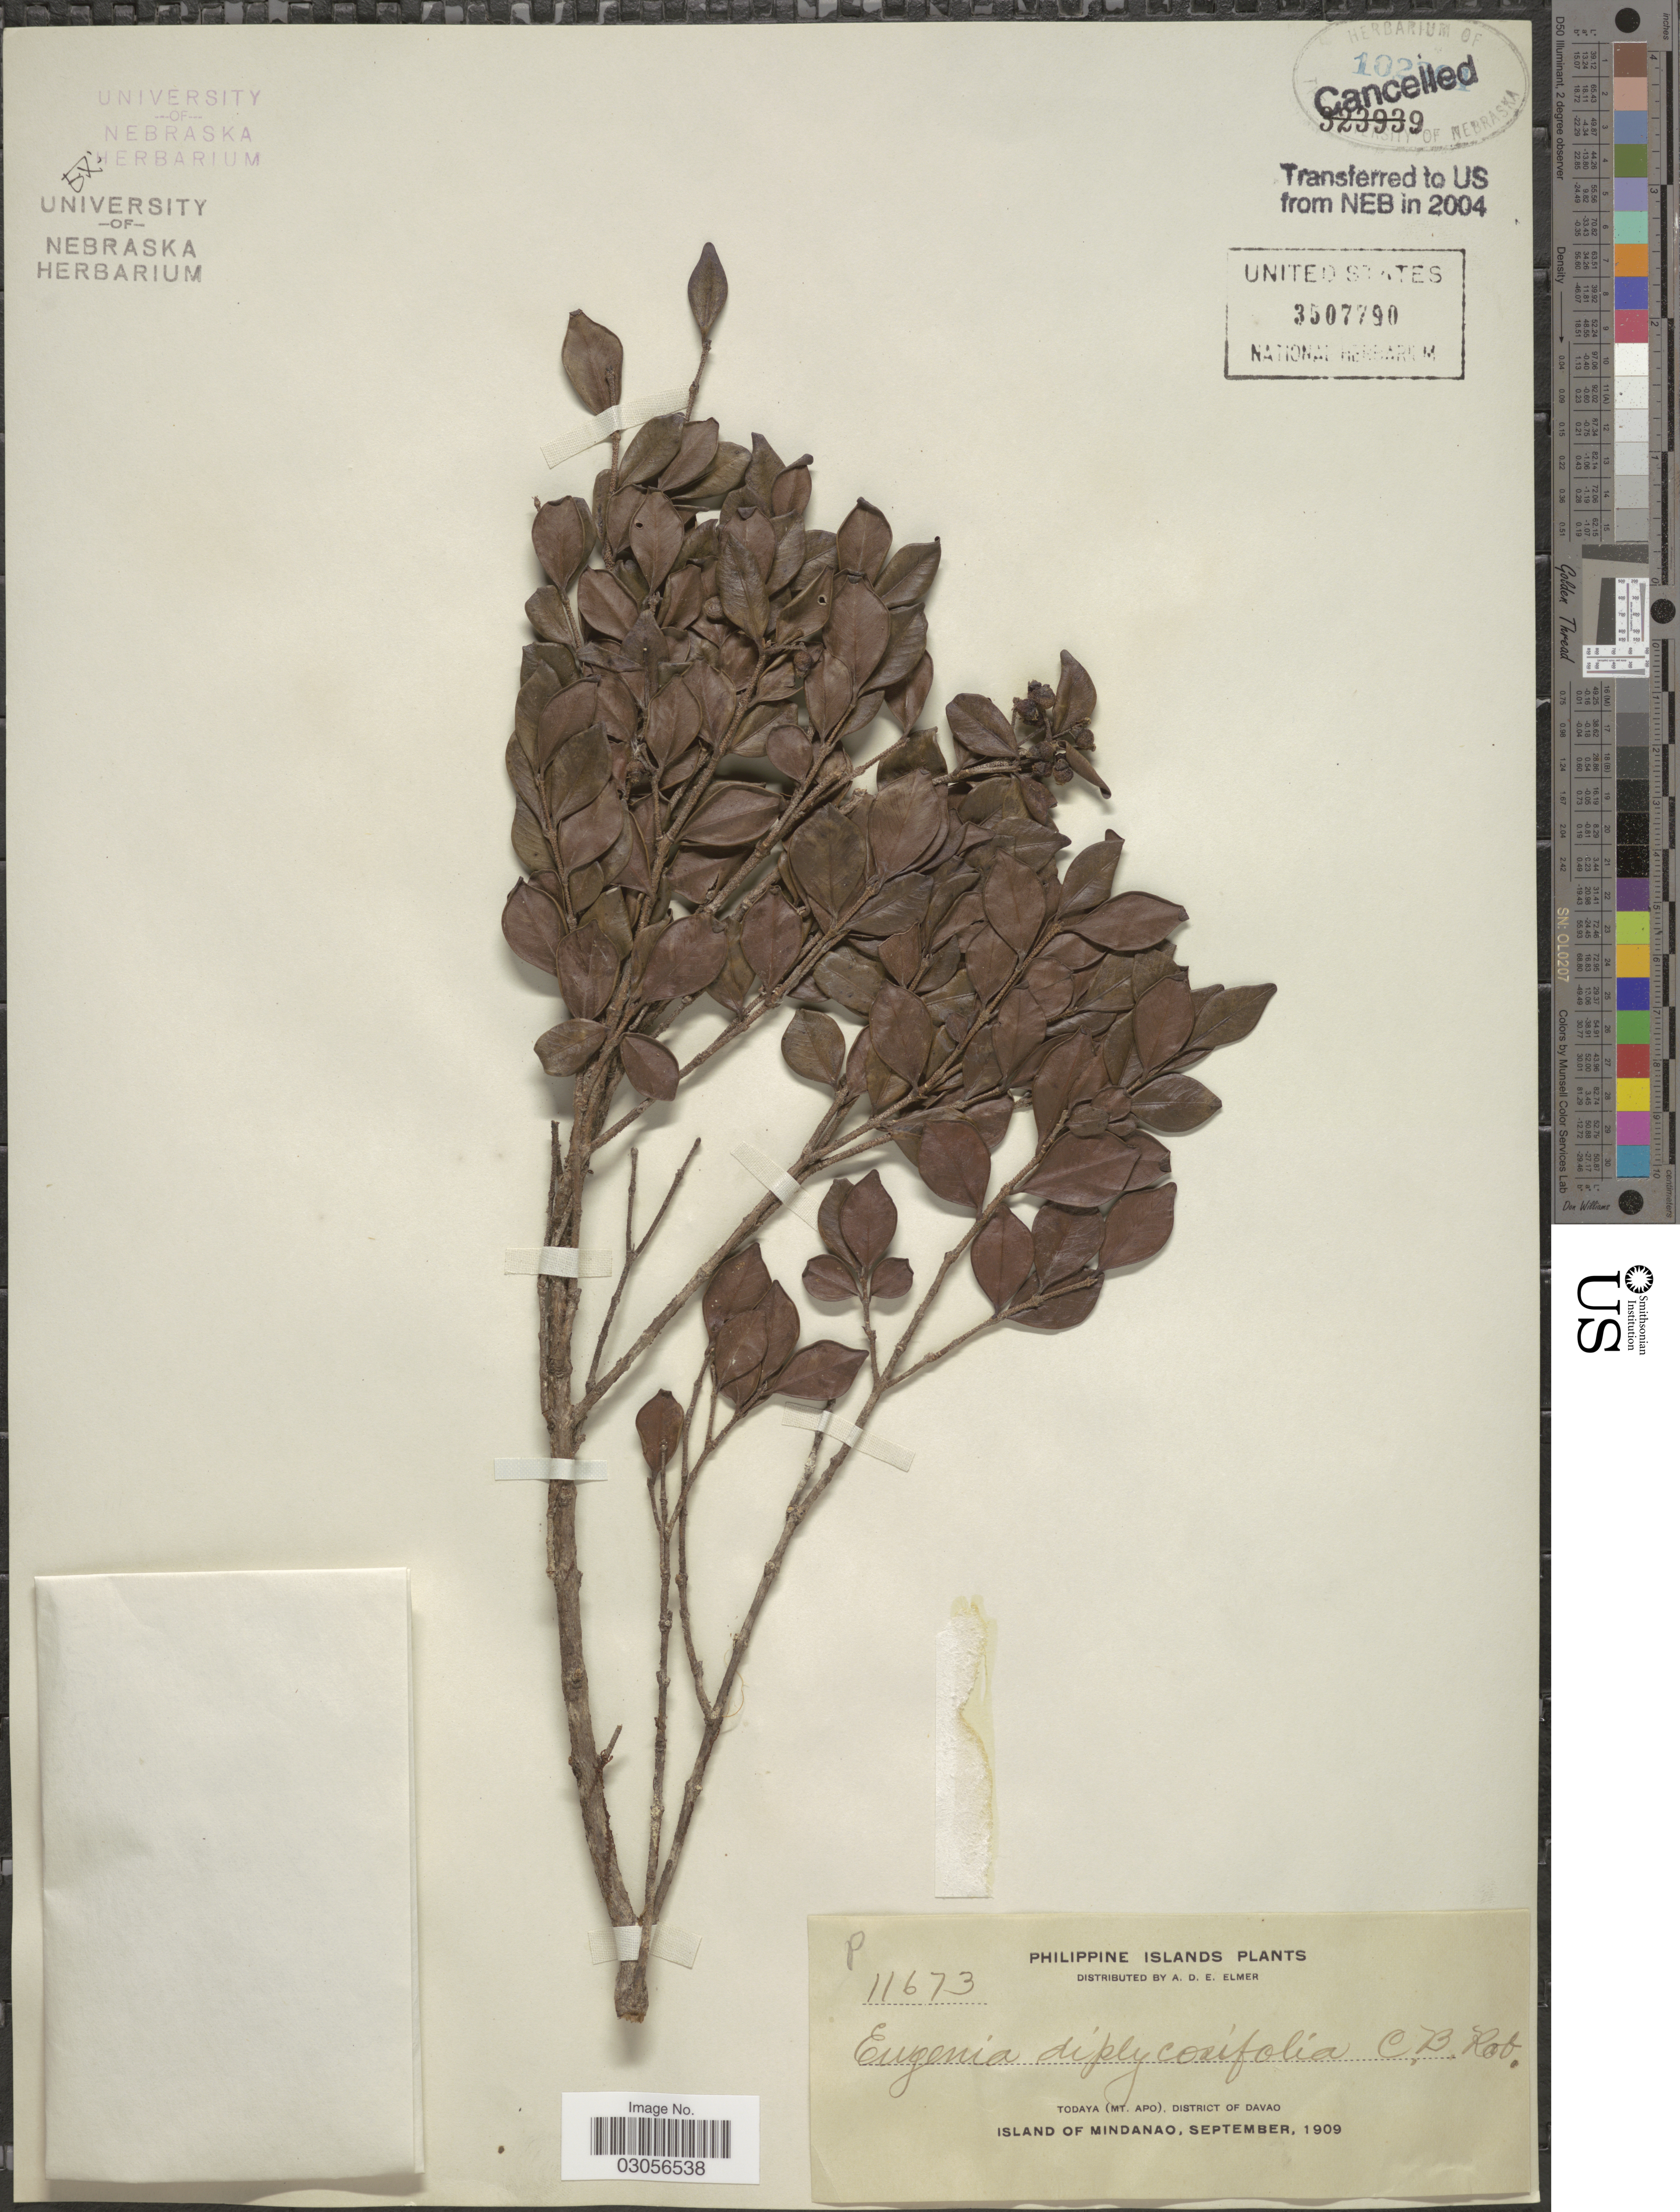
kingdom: Plantae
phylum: Tracheophyta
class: Magnoliopsida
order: Myrtales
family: Myrtaceae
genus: Xanthomyrtus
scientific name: Xanthomyrtus diplycosiifolia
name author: (C.B. Rob.) Merr.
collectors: A. D. E. Elmer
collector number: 11673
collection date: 1909-09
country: Philippines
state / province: Davao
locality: Philippine Islands, Todaya (Mt. Apo), District of Davao, Island of Mindanao.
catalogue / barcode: US 3507790